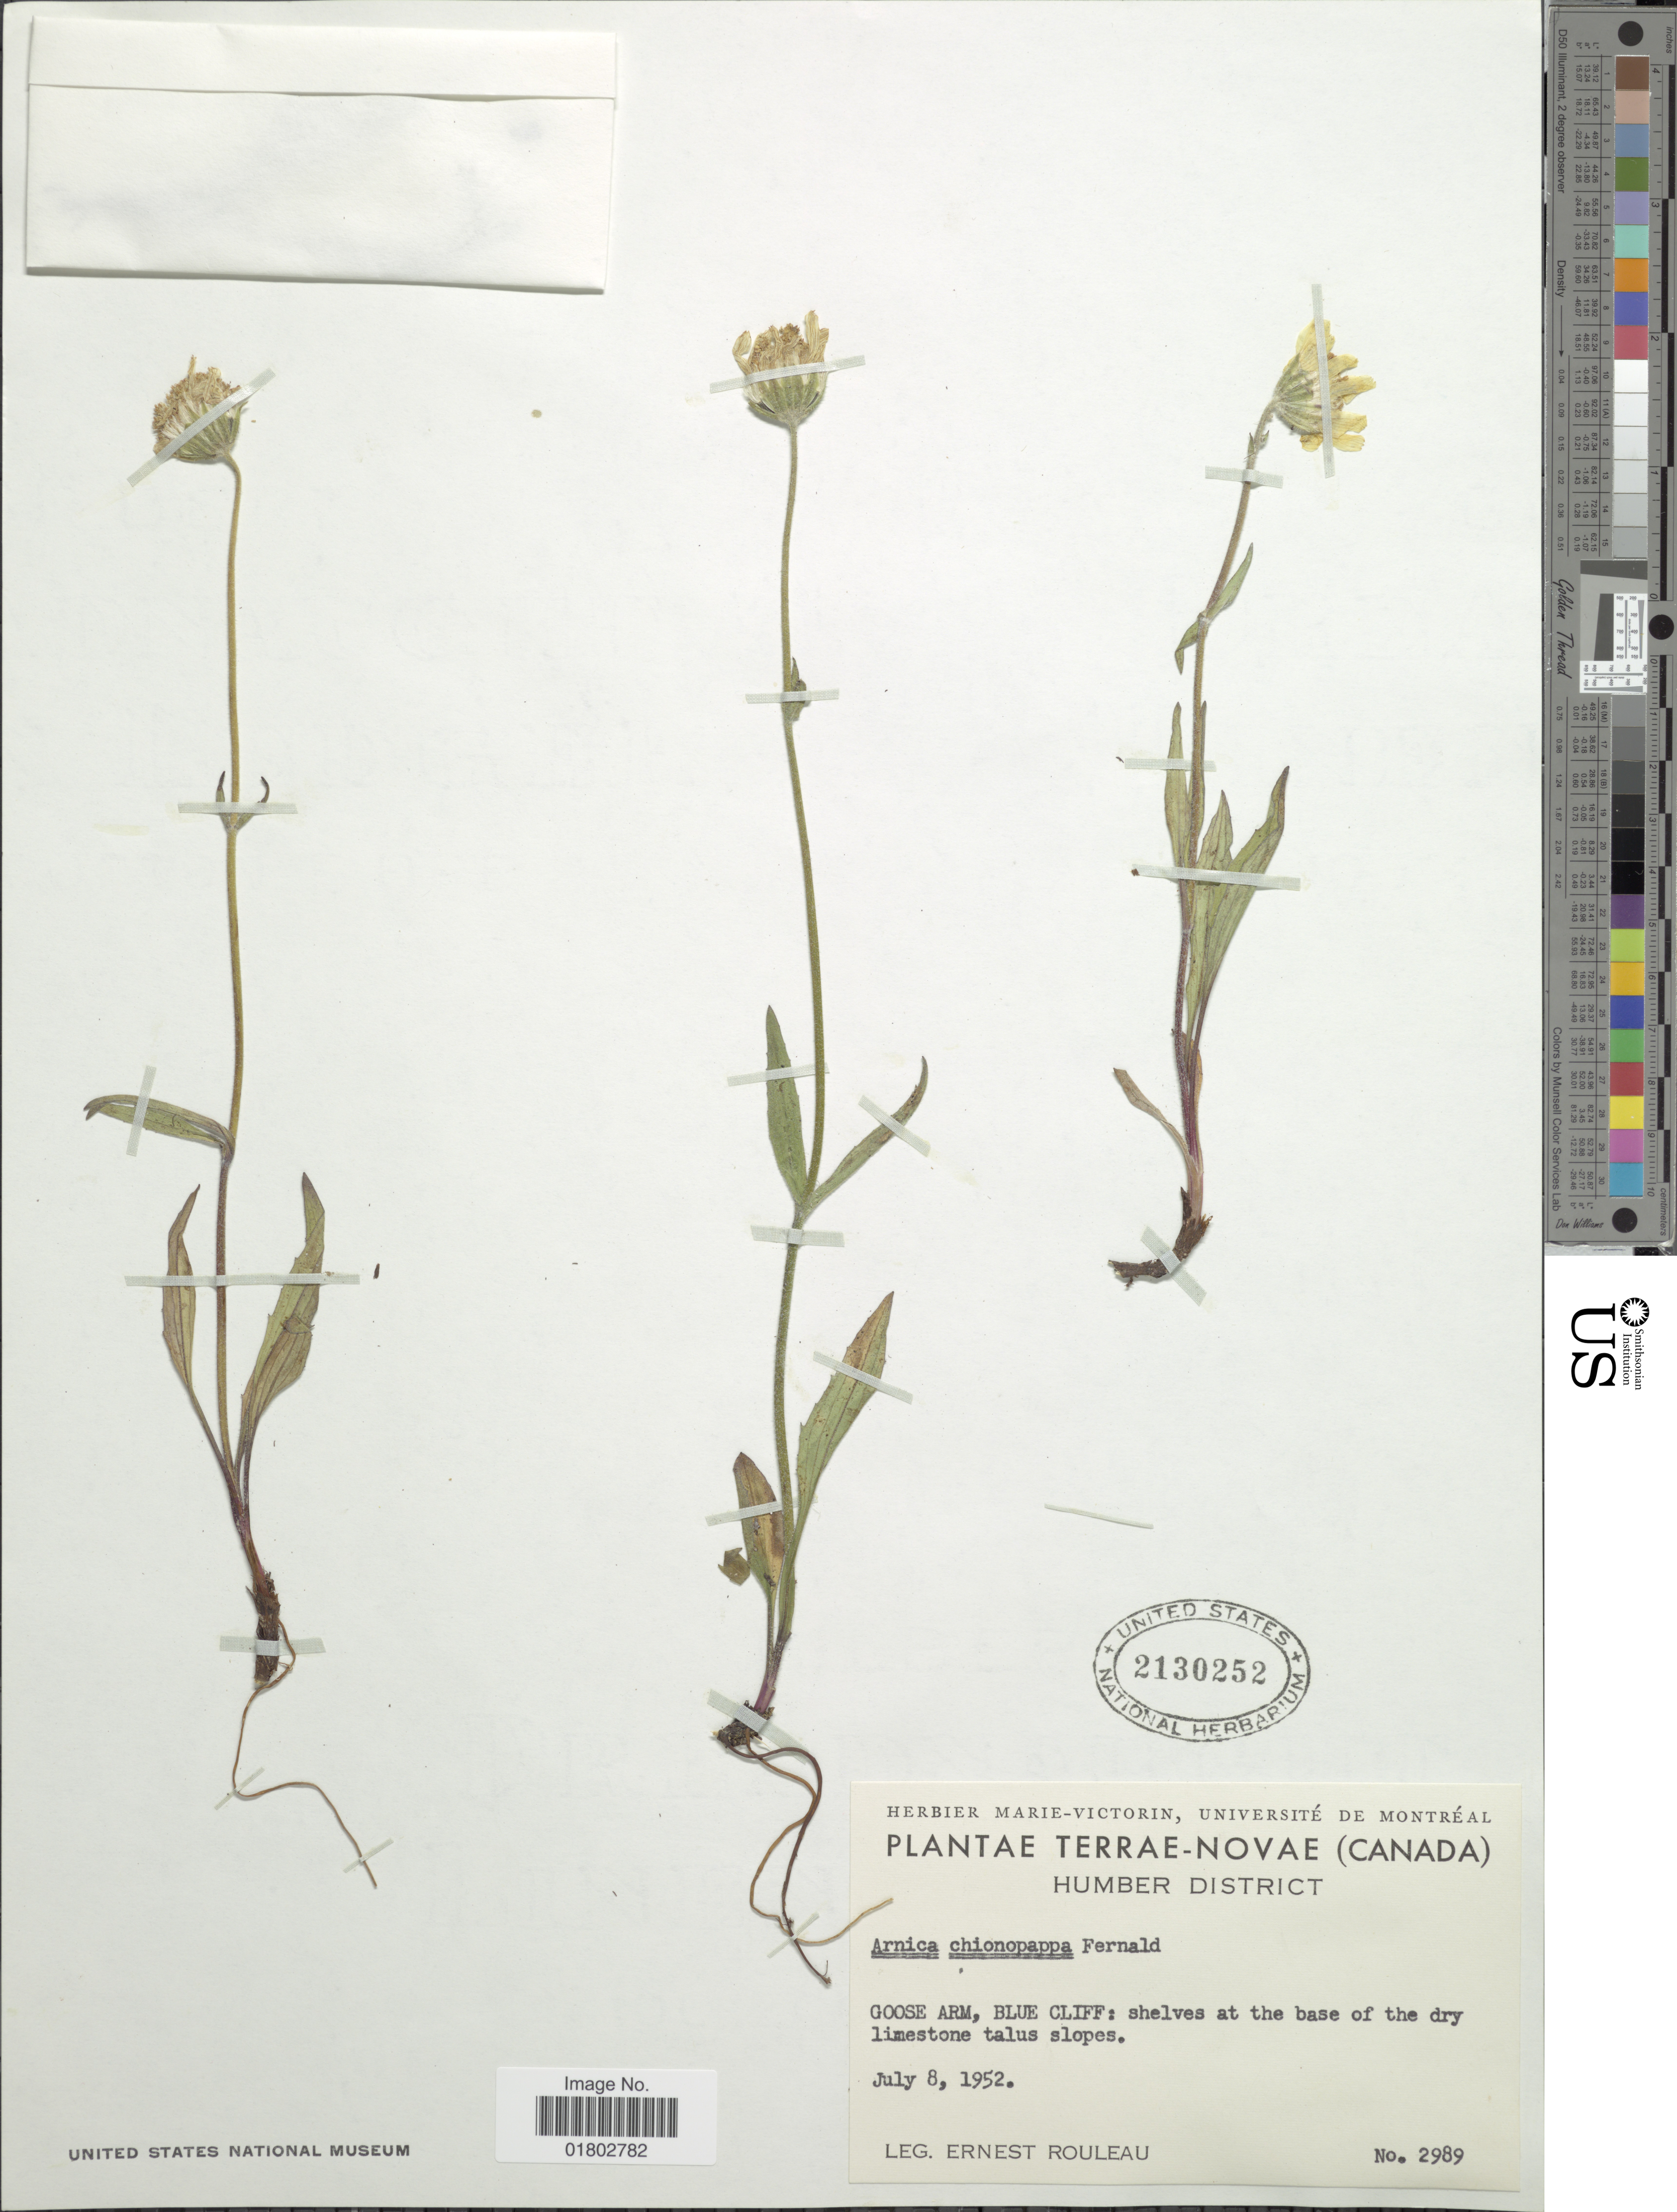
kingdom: Plantae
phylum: Tracheophyta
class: Magnoliopsida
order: Asterales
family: Asteraceae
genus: Arnica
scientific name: Arnica chionopappa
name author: Fernald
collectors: E. Rouleau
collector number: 2989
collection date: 1952-07-08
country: Canada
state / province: Newfoundland and Labrador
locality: Terrae-Novae, Humber District, Goose Arm, Blue Cliff: shelves at the base of the dry limestone talus slopes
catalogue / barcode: US 2130252